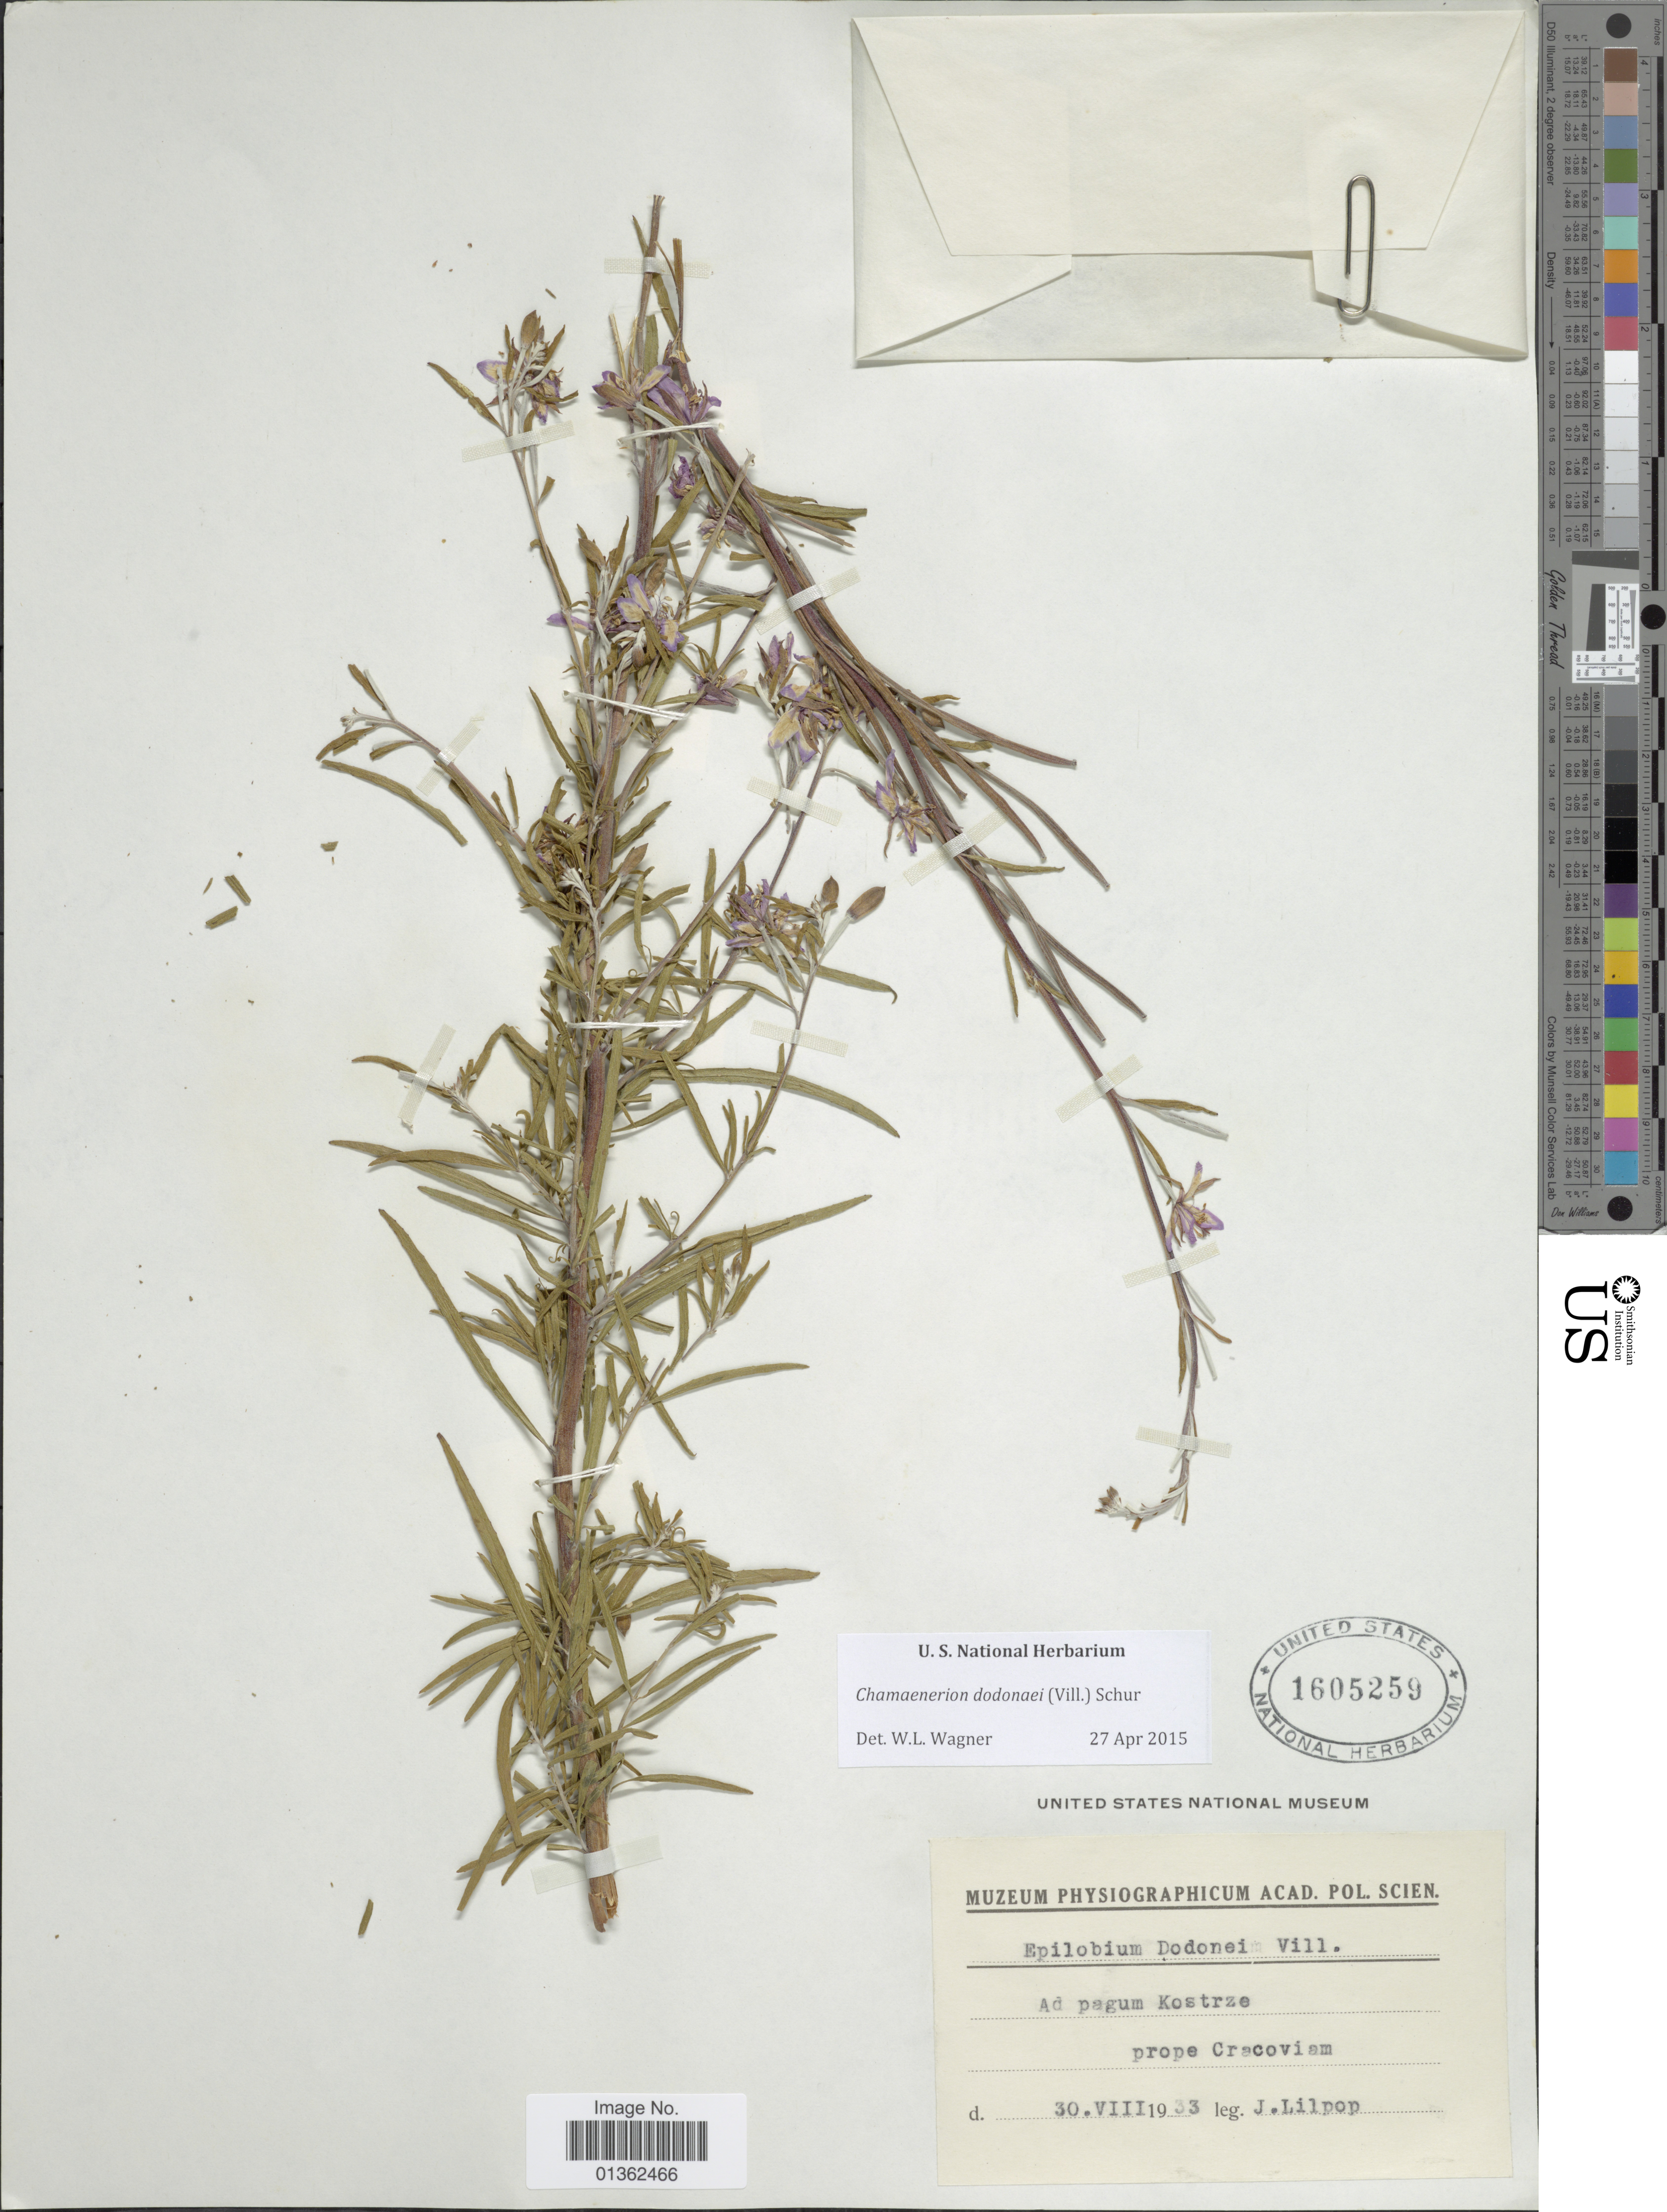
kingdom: Plantae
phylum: Tracheophyta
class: Magnoliopsida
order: Myrtales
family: Onagraceae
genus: Chamaenerion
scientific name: Chamaenerion dodonaei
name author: (Vill.) Schur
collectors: J. Lilpop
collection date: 1933-08-30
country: Poland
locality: Ad pagum Kostrze prope Cracoviam.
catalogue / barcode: US 1605259